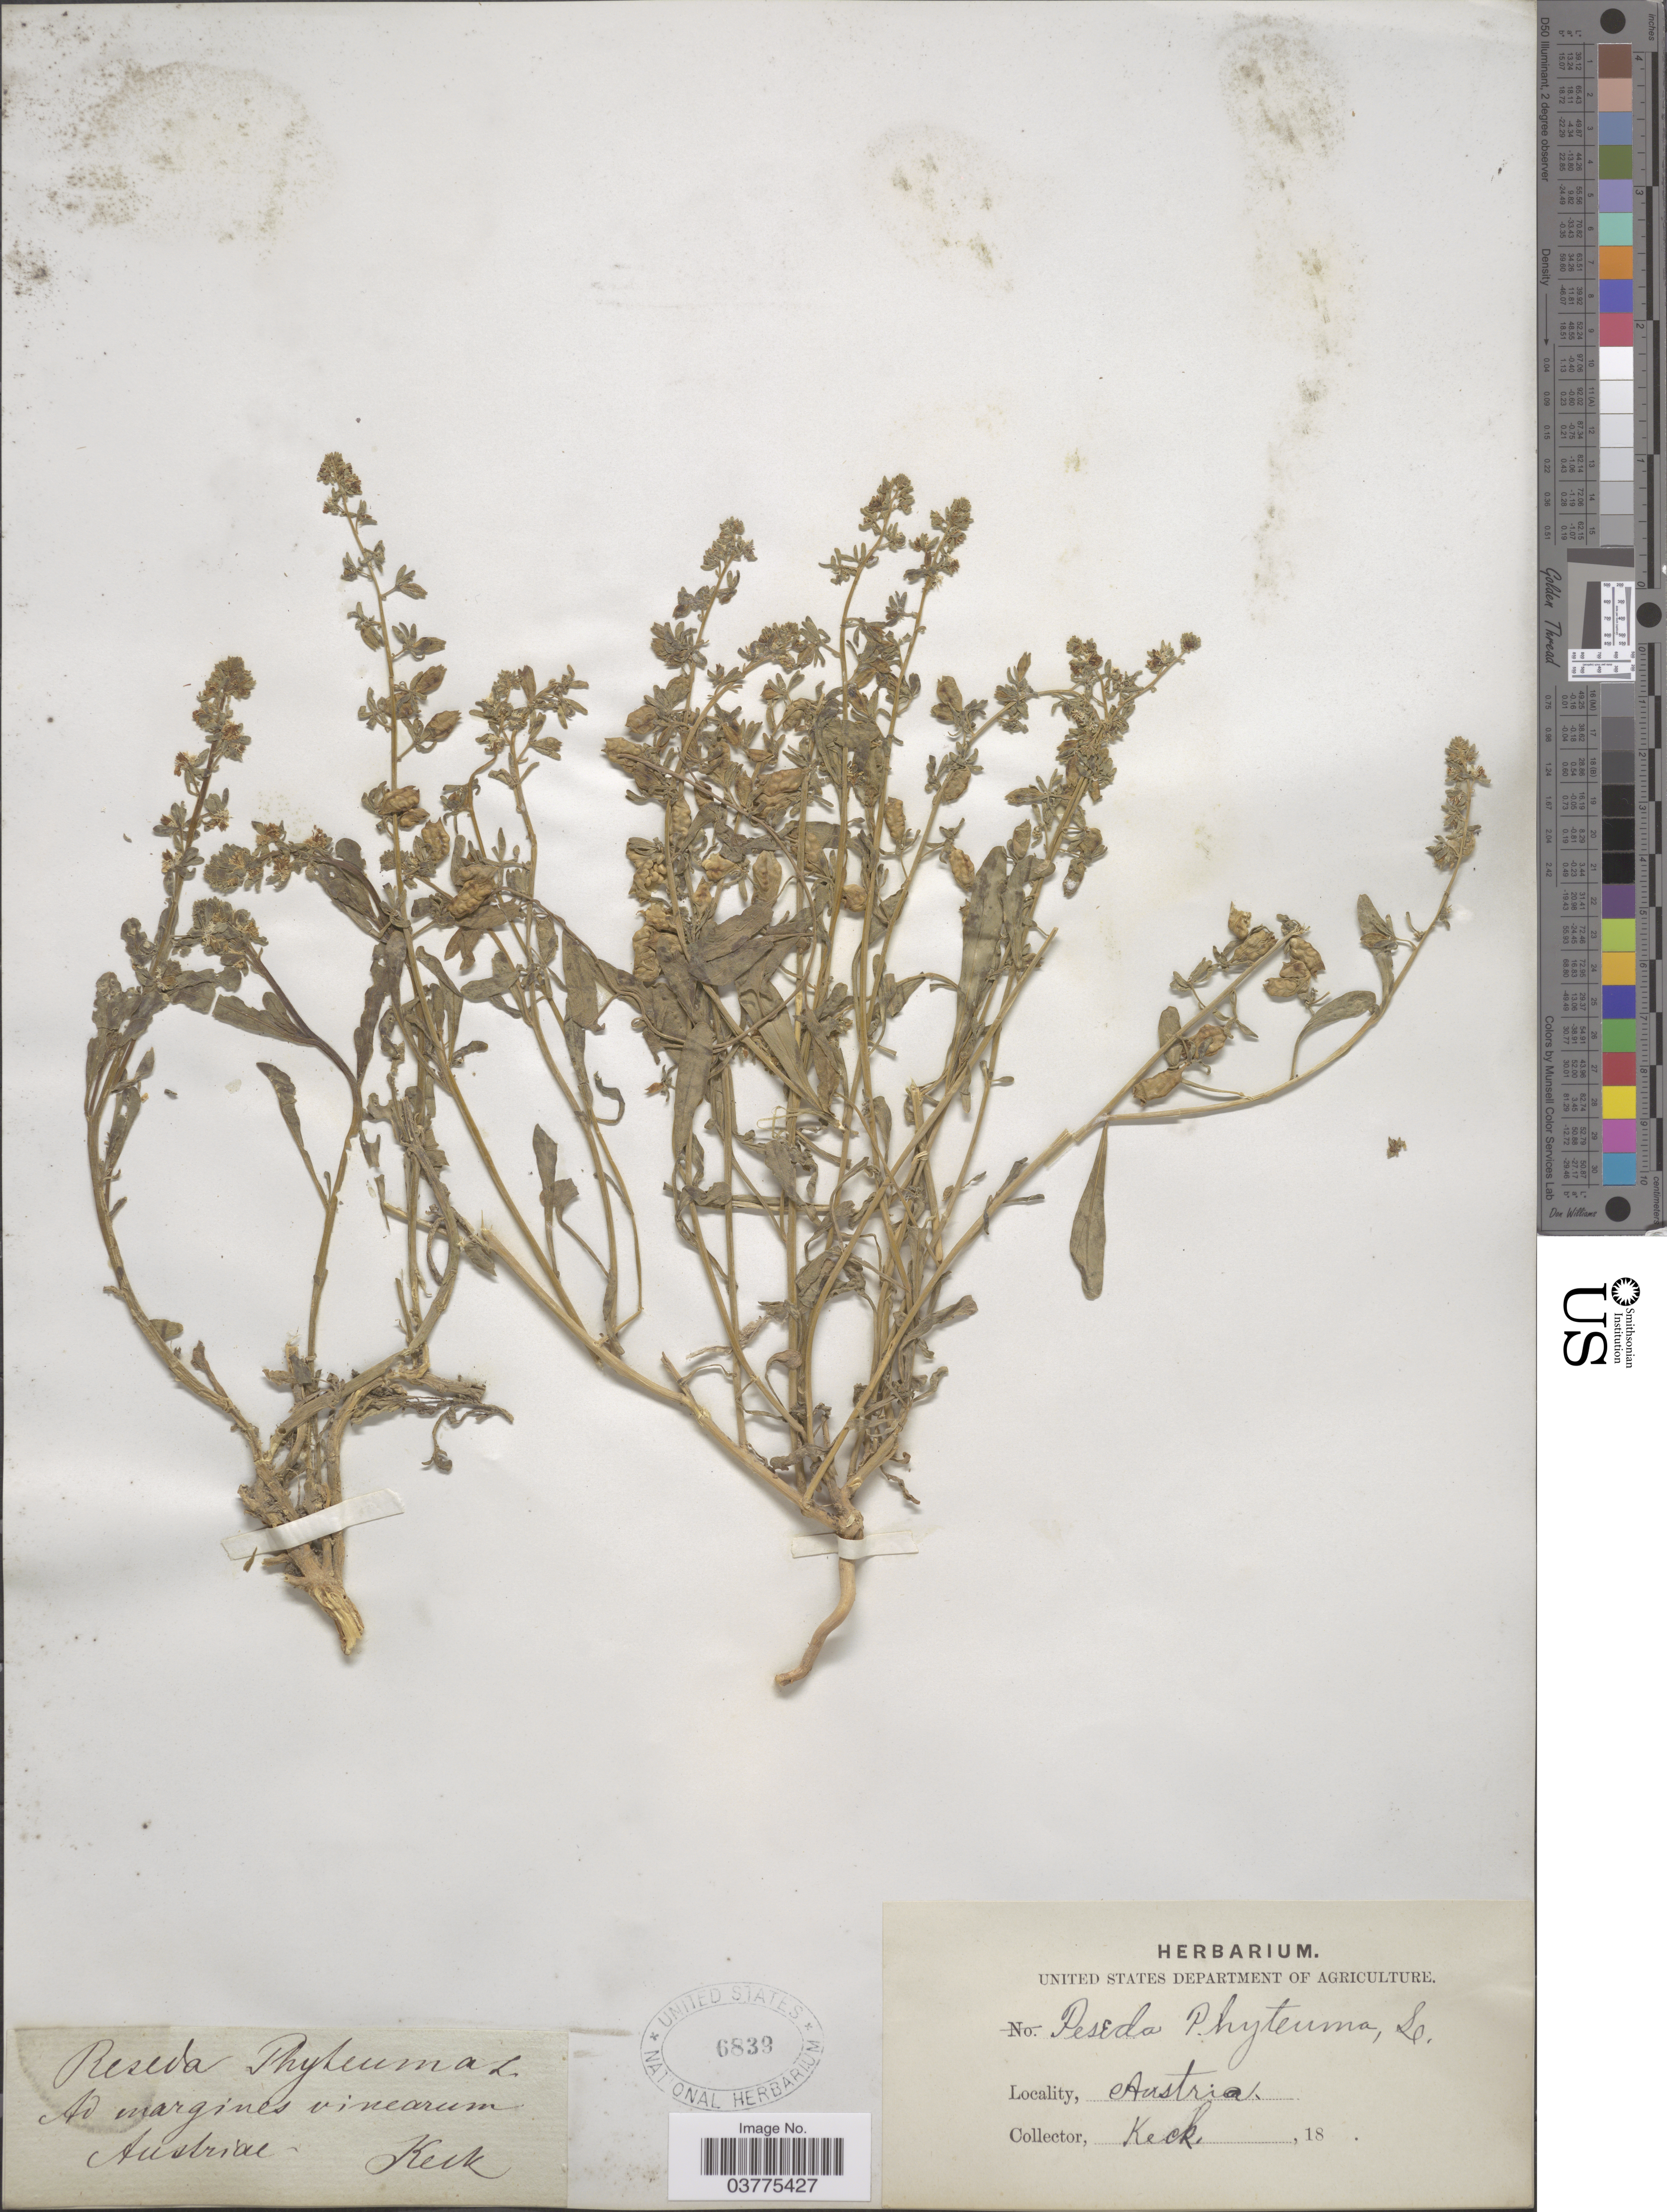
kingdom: Plantae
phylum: Tracheophyta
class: Magnoliopsida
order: Brassicales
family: Resedaceae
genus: Reseda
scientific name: Reseda phyteuma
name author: L.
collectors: -- Keck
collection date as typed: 18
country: Austria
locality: Ad margines vinearum Austriae.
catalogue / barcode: US 6839